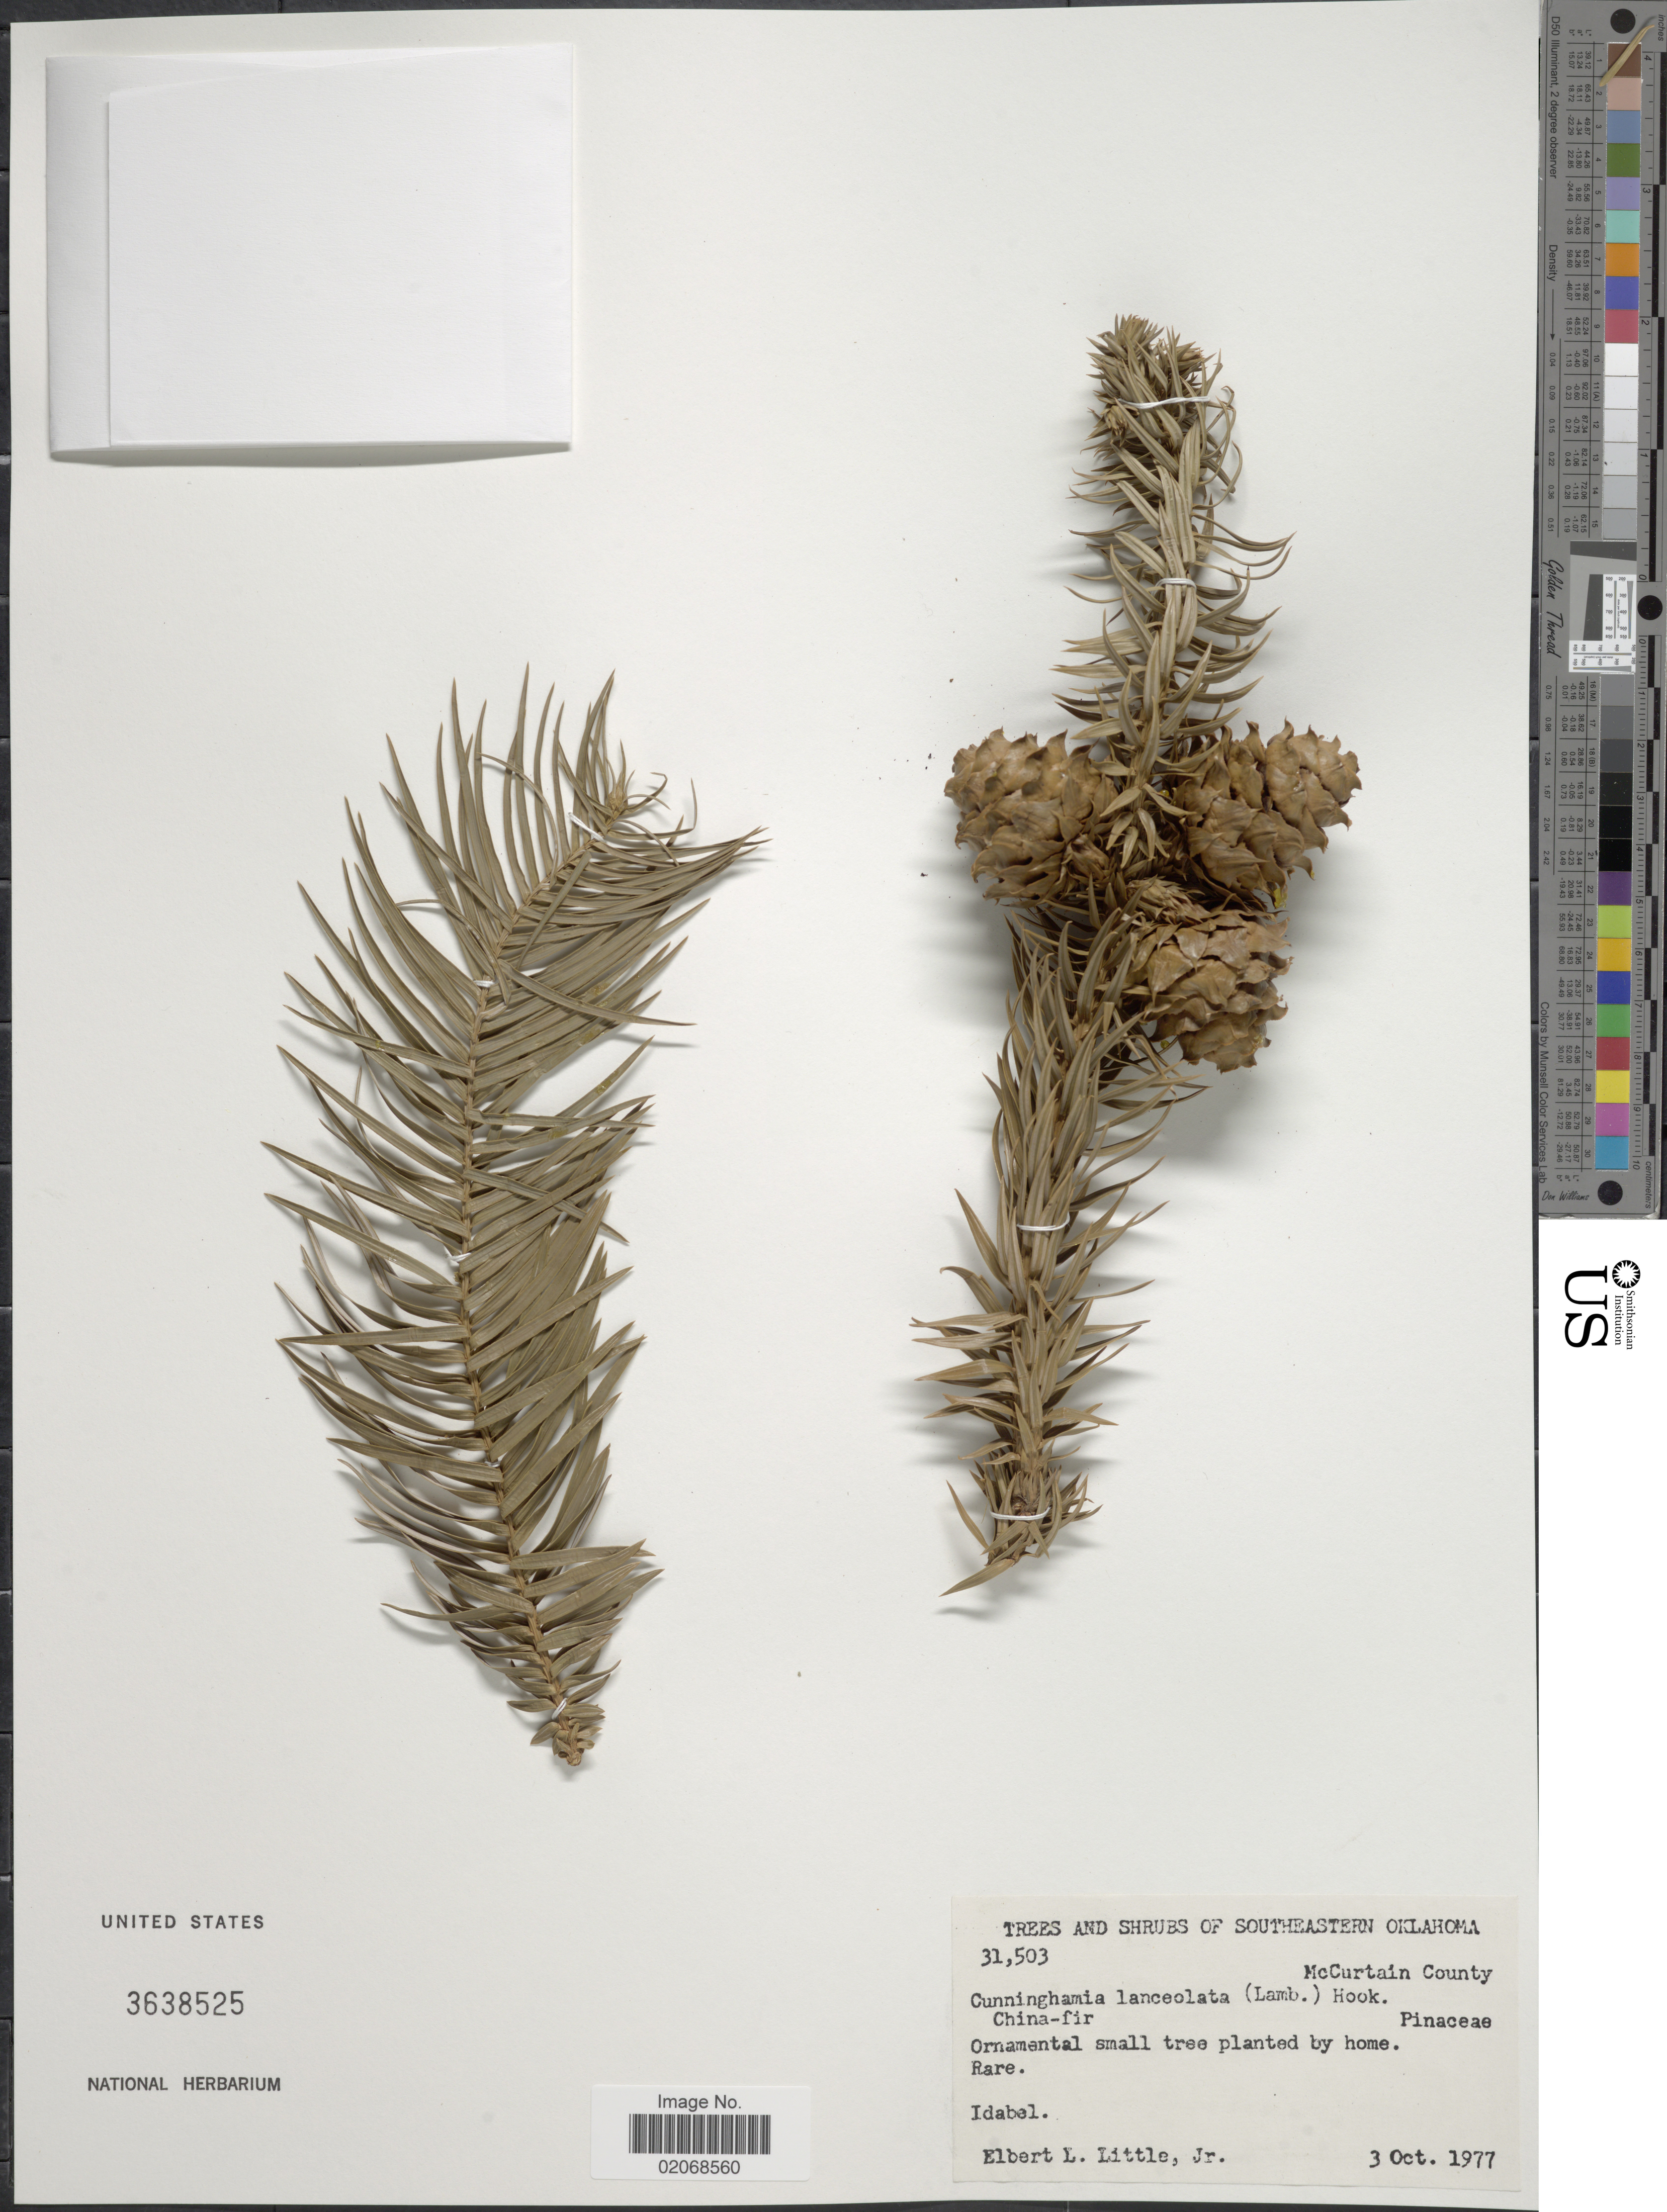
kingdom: Plantae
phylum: Tracheophyta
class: Pinopsida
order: Pinales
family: Cupressaceae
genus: Cunninghamia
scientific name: Cunninghamia lanceolata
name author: (Lamb.) Hook.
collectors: E. L. Little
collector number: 31503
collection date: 1977-10-03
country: United States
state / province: Oklahoma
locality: Southeastern Oklhoma, McCurtain County, Idabel [unsure placement]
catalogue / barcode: US 3638525